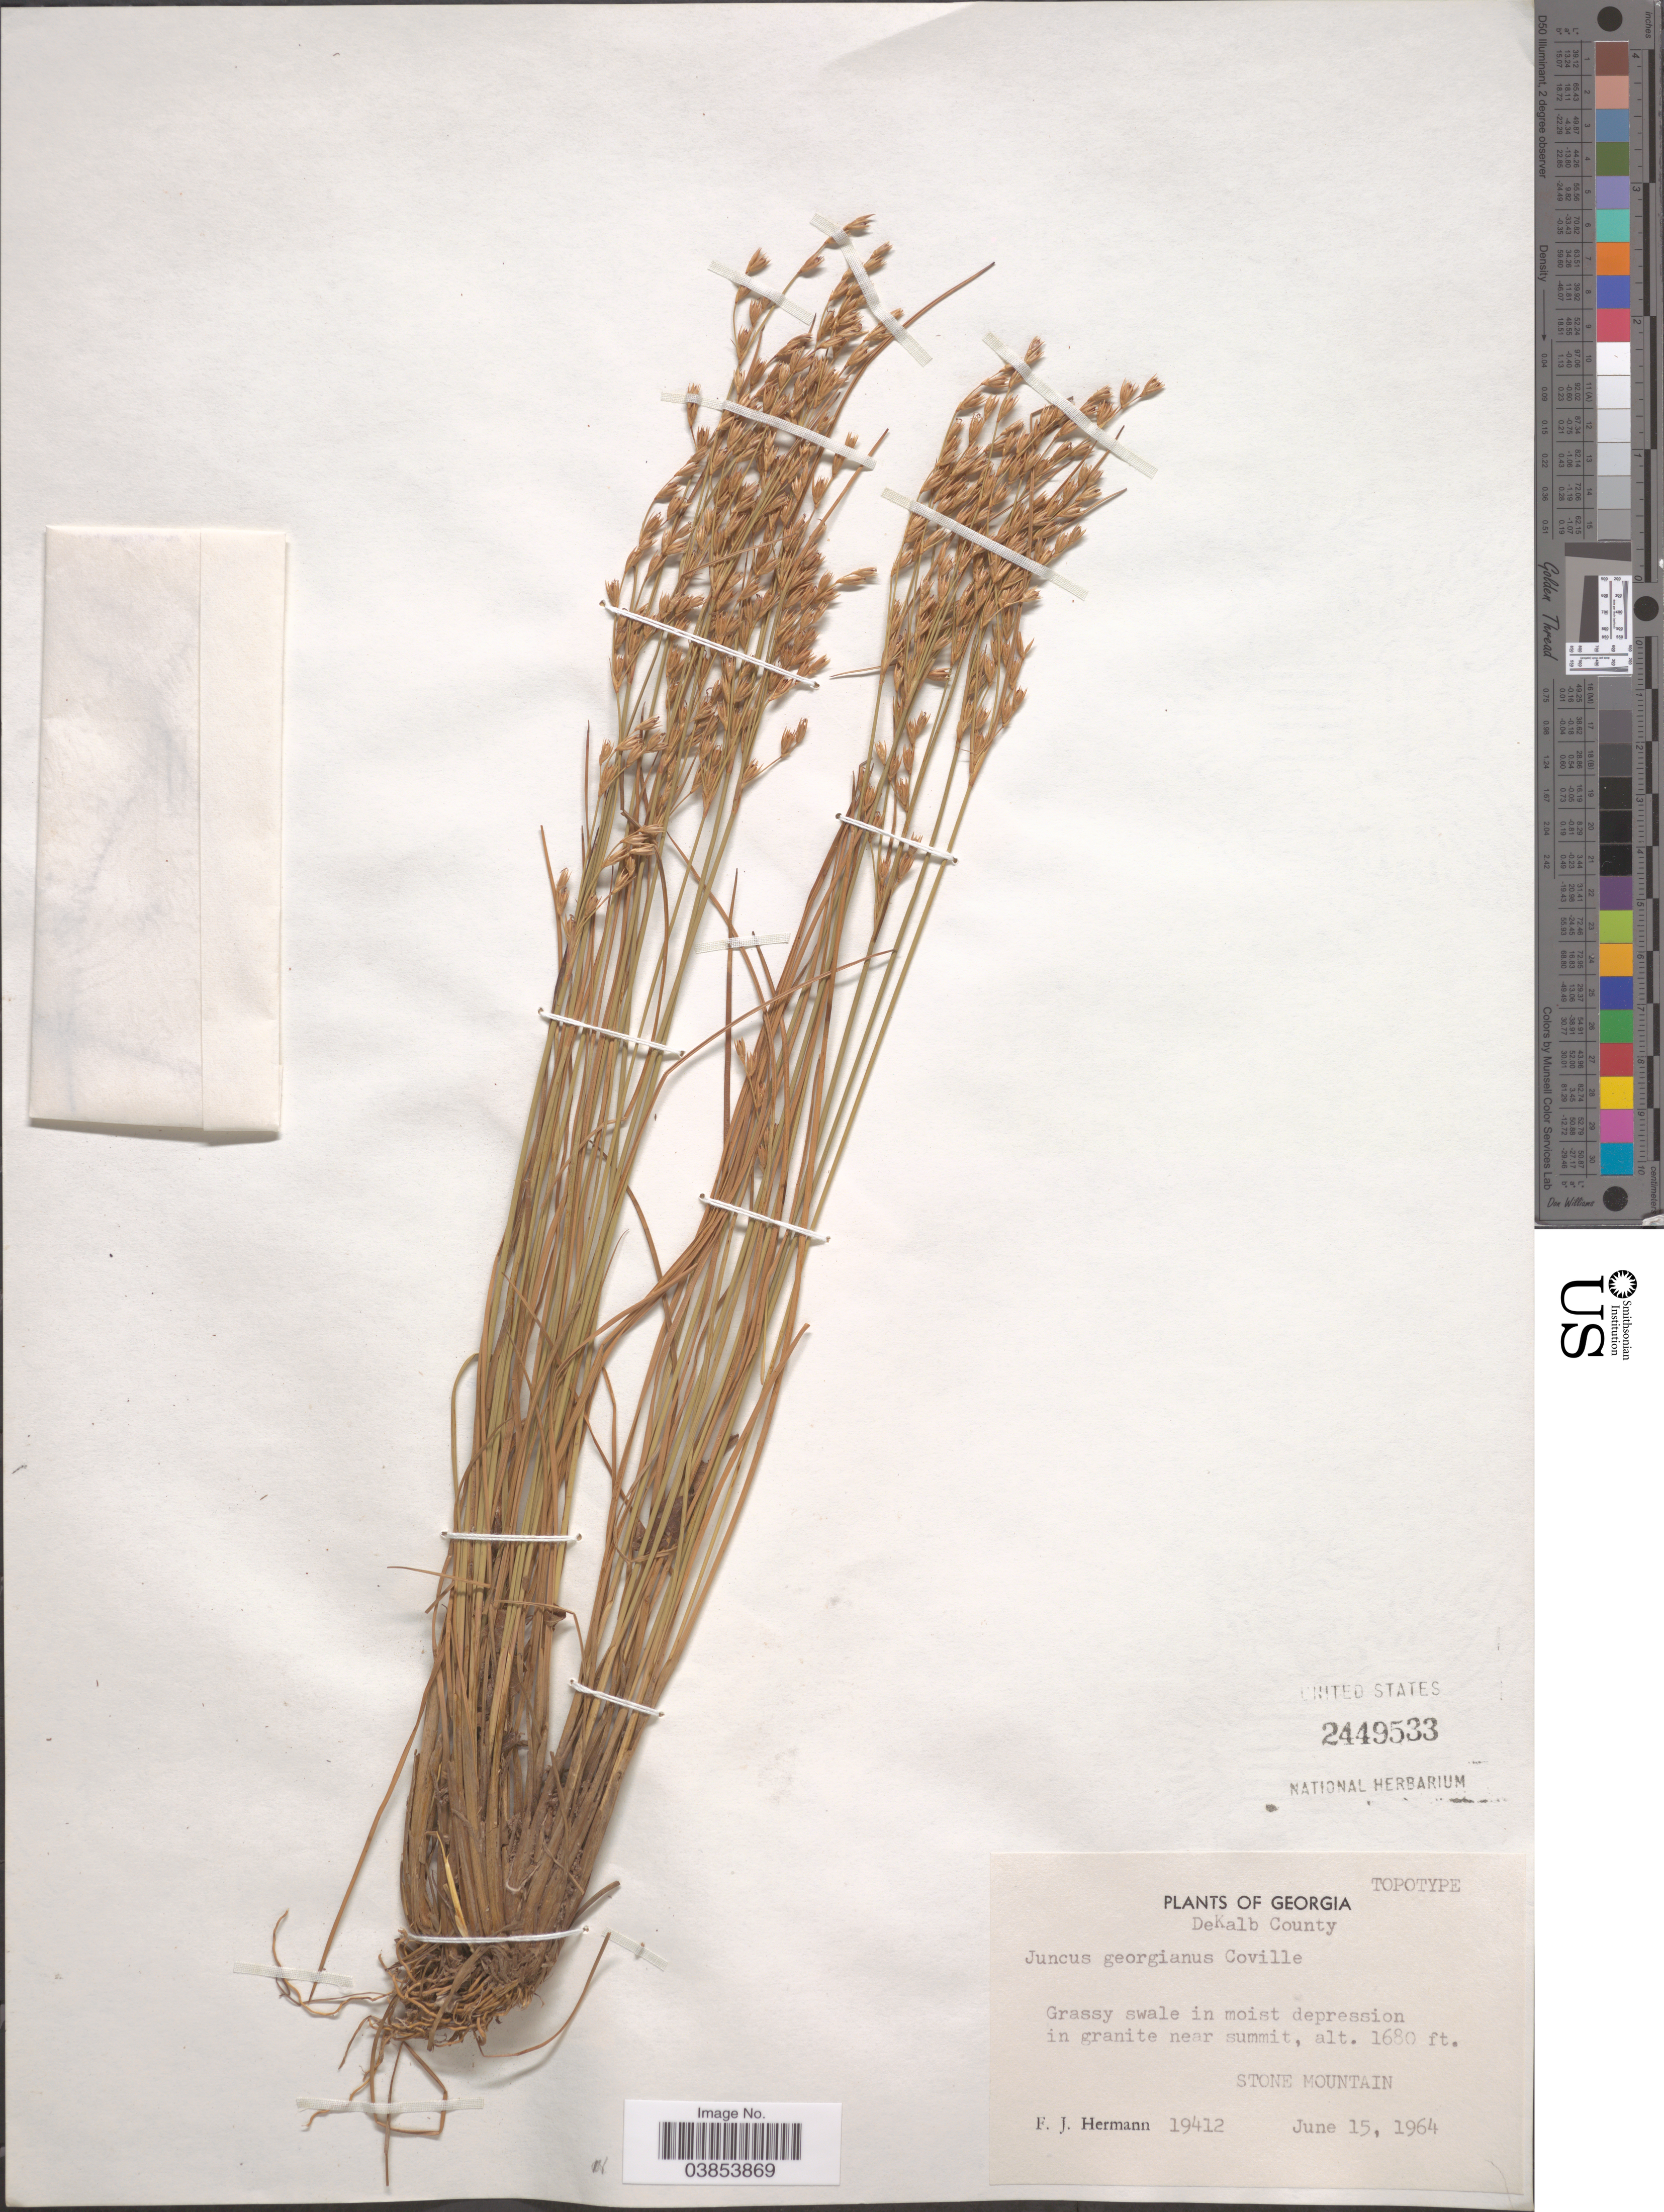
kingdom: Plantae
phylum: Tracheophyta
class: Liliopsida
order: Poales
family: Juncaceae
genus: Juncus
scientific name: Juncus georgianus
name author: Coville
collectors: F. J. Hermann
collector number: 19412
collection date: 1964-06-15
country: United States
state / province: Georgia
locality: De Kalb County. Stone Mountain.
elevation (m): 512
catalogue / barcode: US 2449533